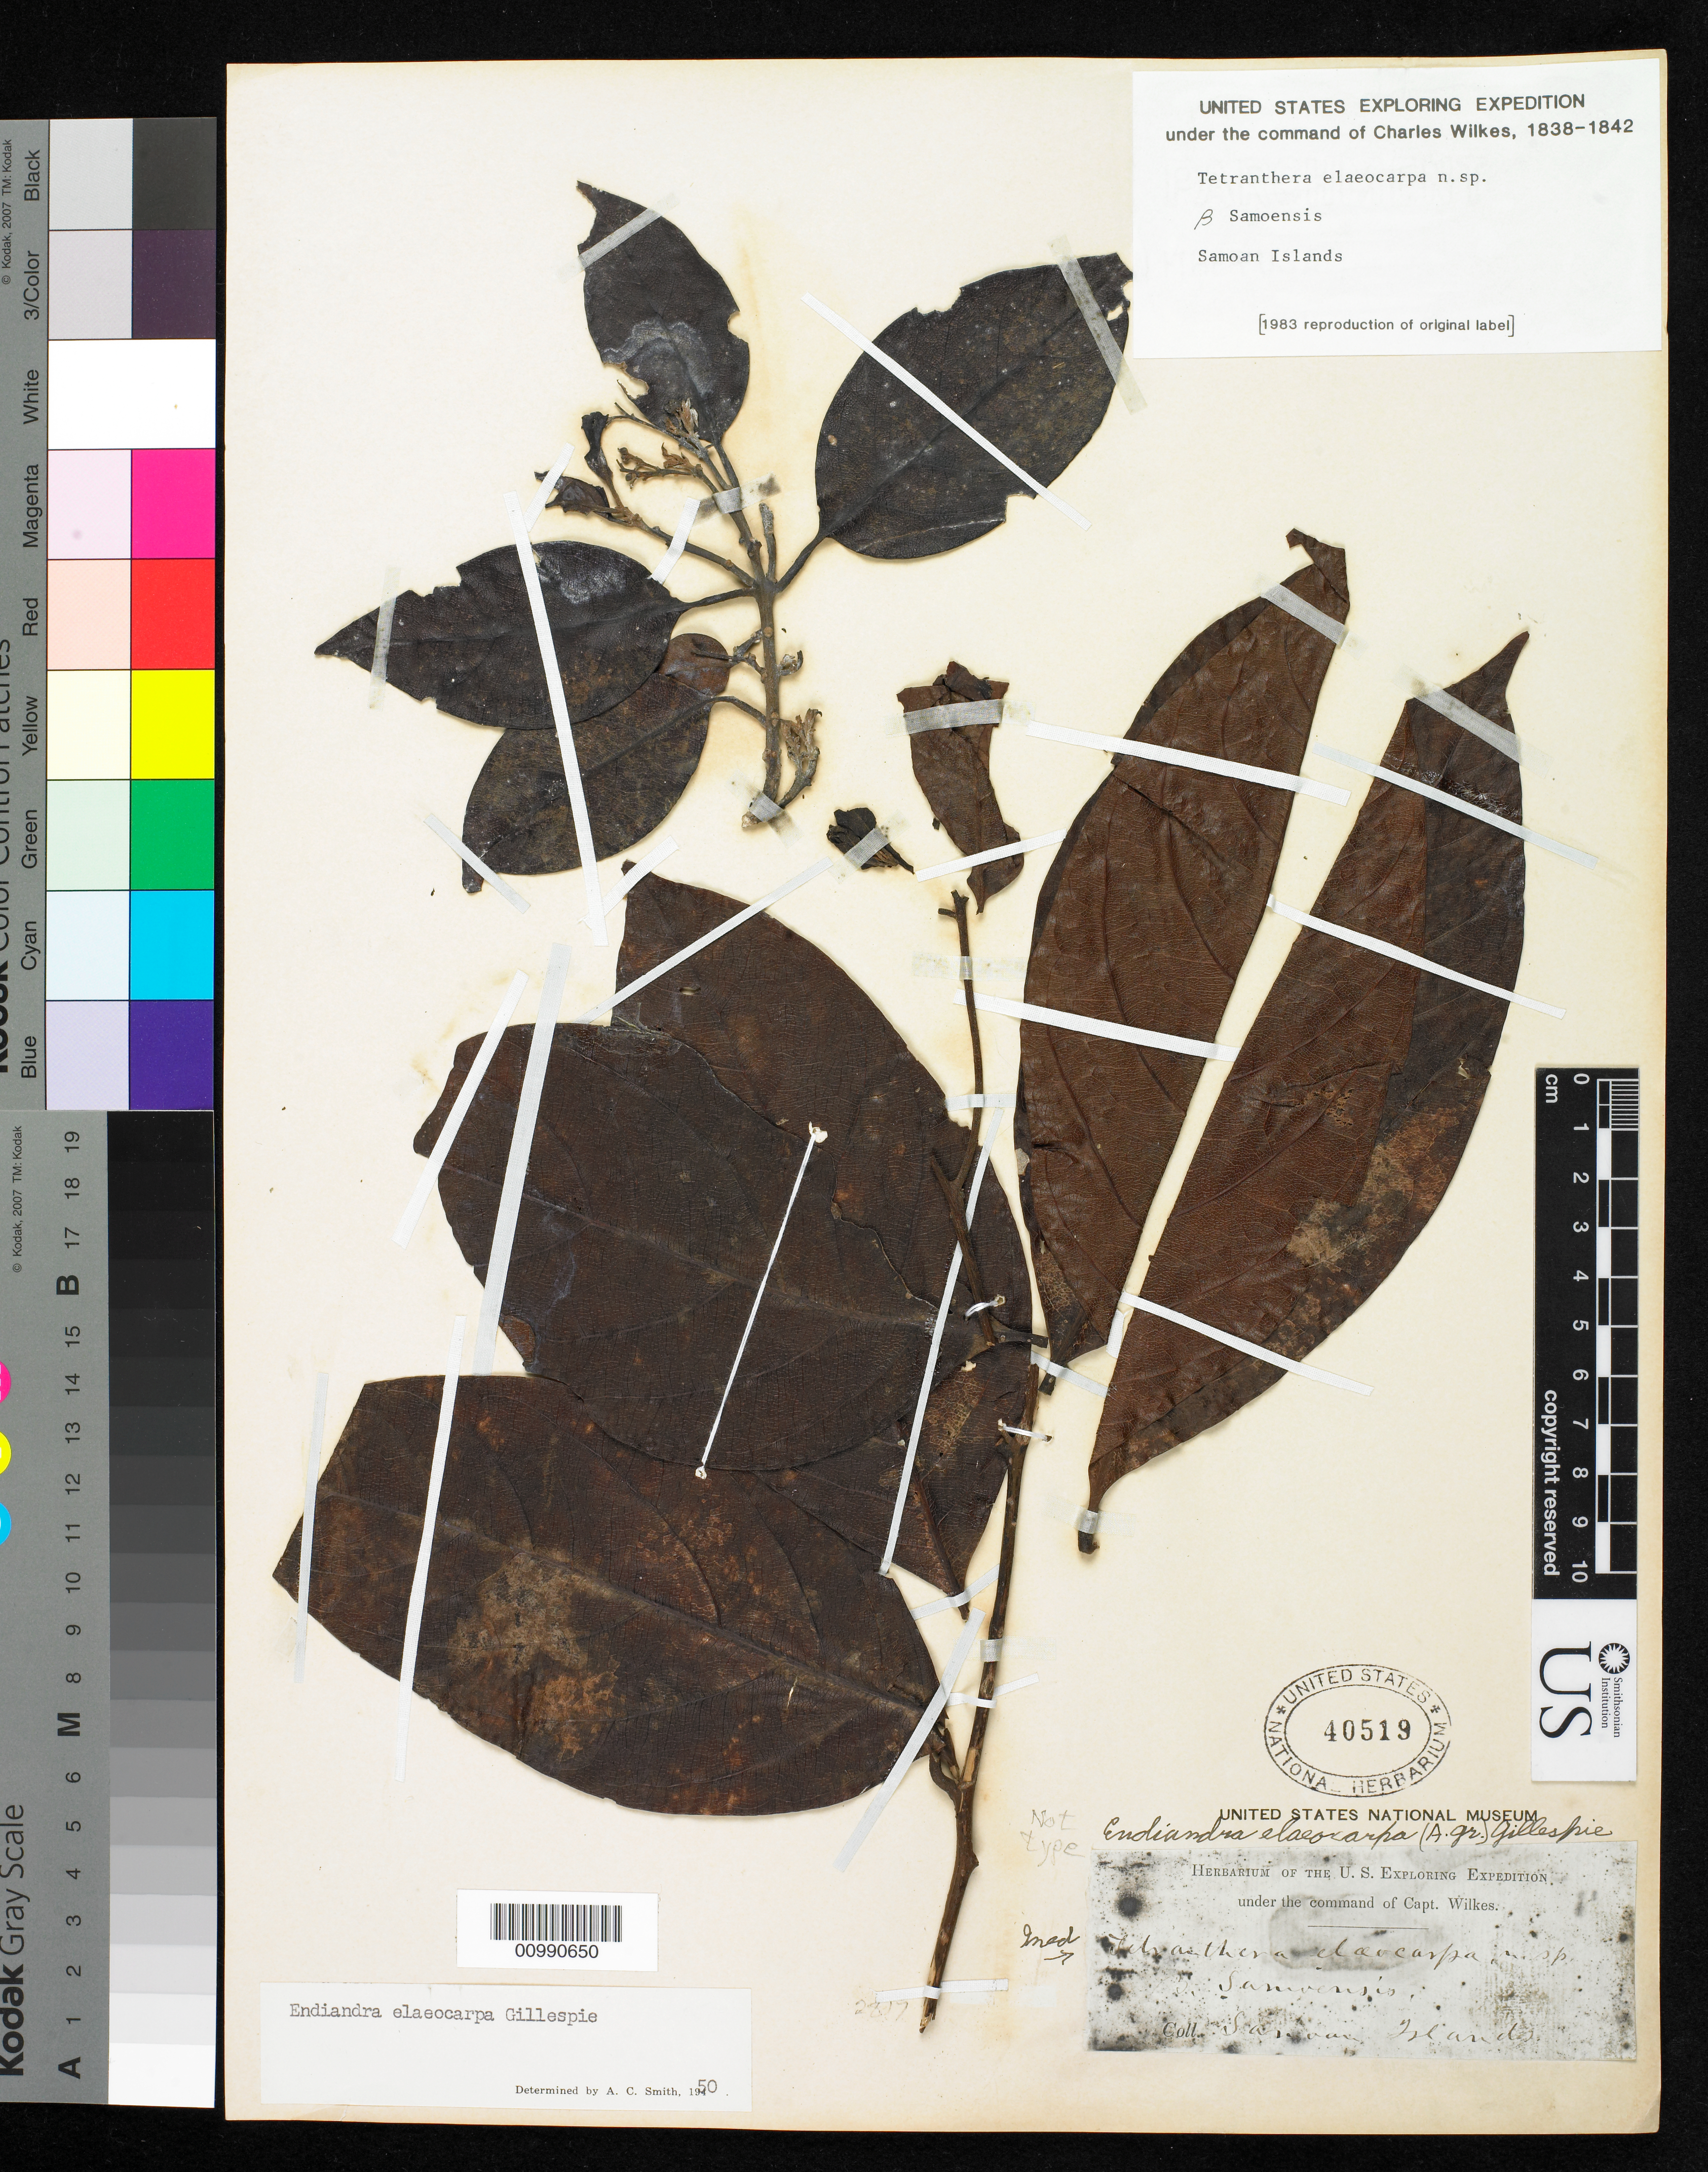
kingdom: Plantae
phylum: Tracheophyta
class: Magnoliopsida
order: Laurales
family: Lauraceae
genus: Endiandra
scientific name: Endiandra elaeocarpa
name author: Gillespie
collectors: Wilkes Explor. Exped.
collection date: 1838/1842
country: American Samoa / Samoa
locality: Samoan Islands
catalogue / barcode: US 40519